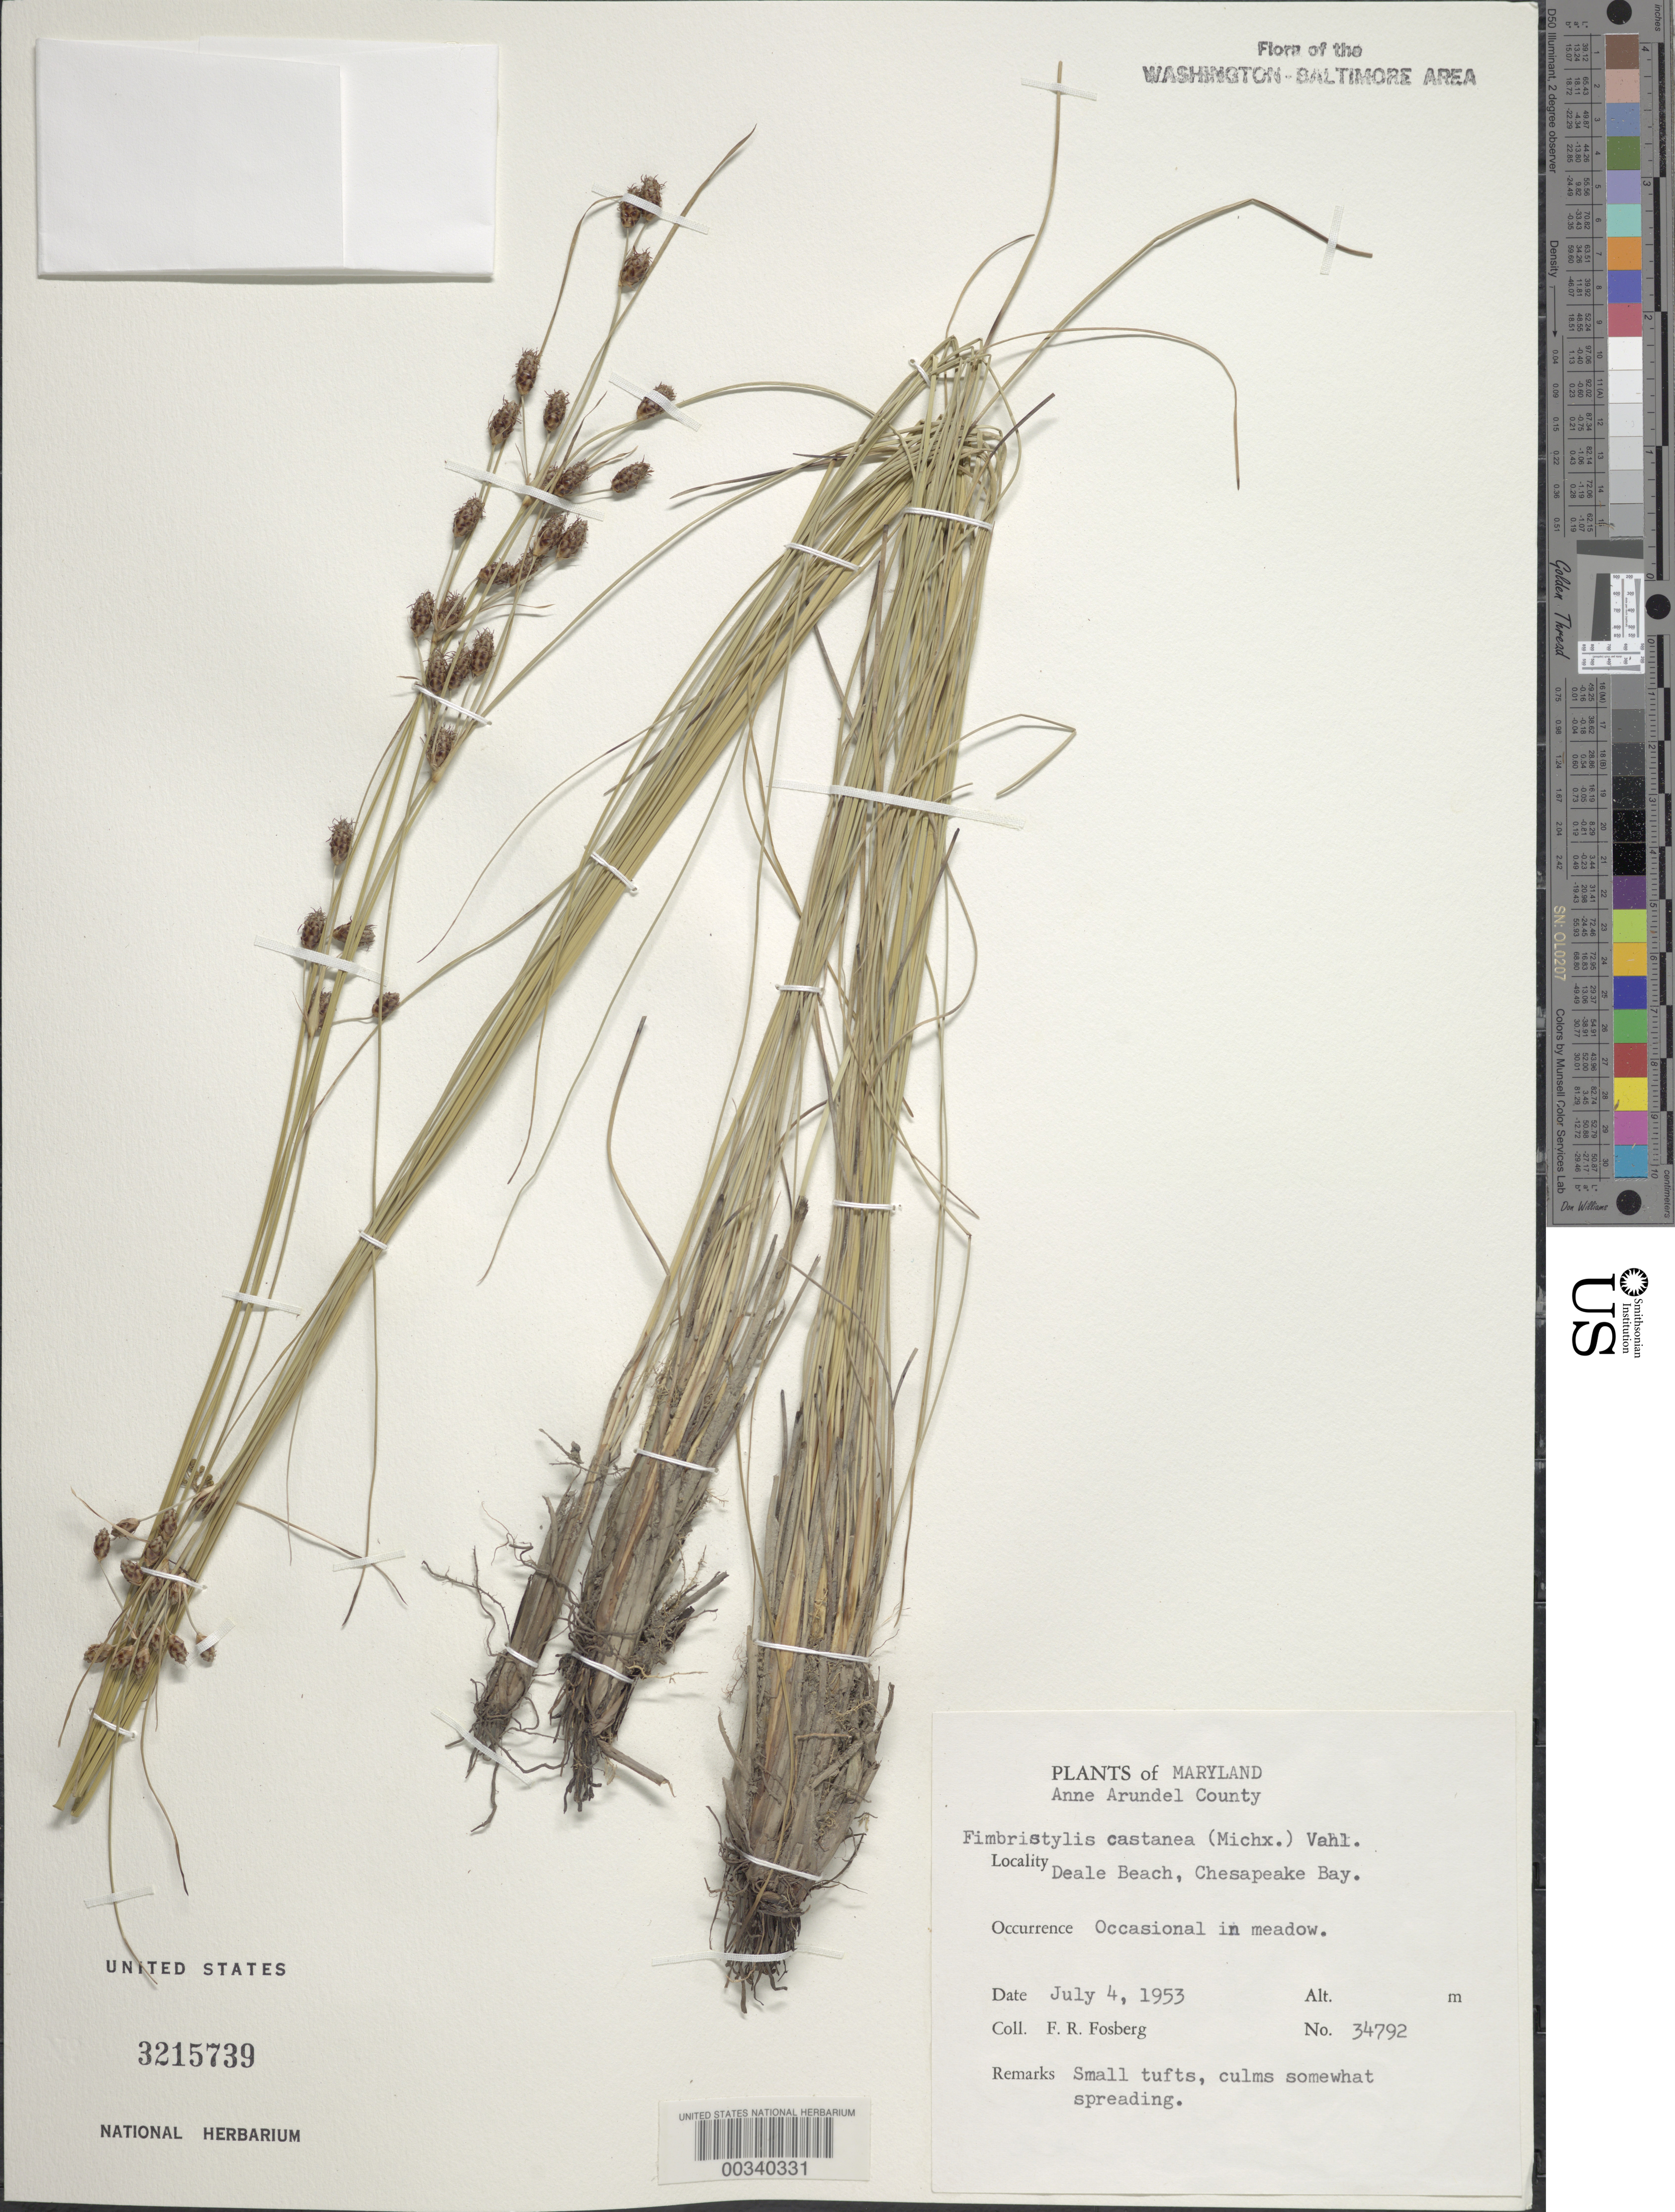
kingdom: Plantae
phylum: Tracheophyta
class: Liliopsida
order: Poales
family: Cyperaceae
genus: Fimbristylis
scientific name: Fimbristylis castanea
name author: (Michx.) Vahl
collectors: F. R. Fosberg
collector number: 34792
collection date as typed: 04 Jul 1953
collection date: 1953-07-04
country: United States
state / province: Maryland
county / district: Anne Arundel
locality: Deale Beach, Chesapeake Bay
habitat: In meadow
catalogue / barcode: US 3215739